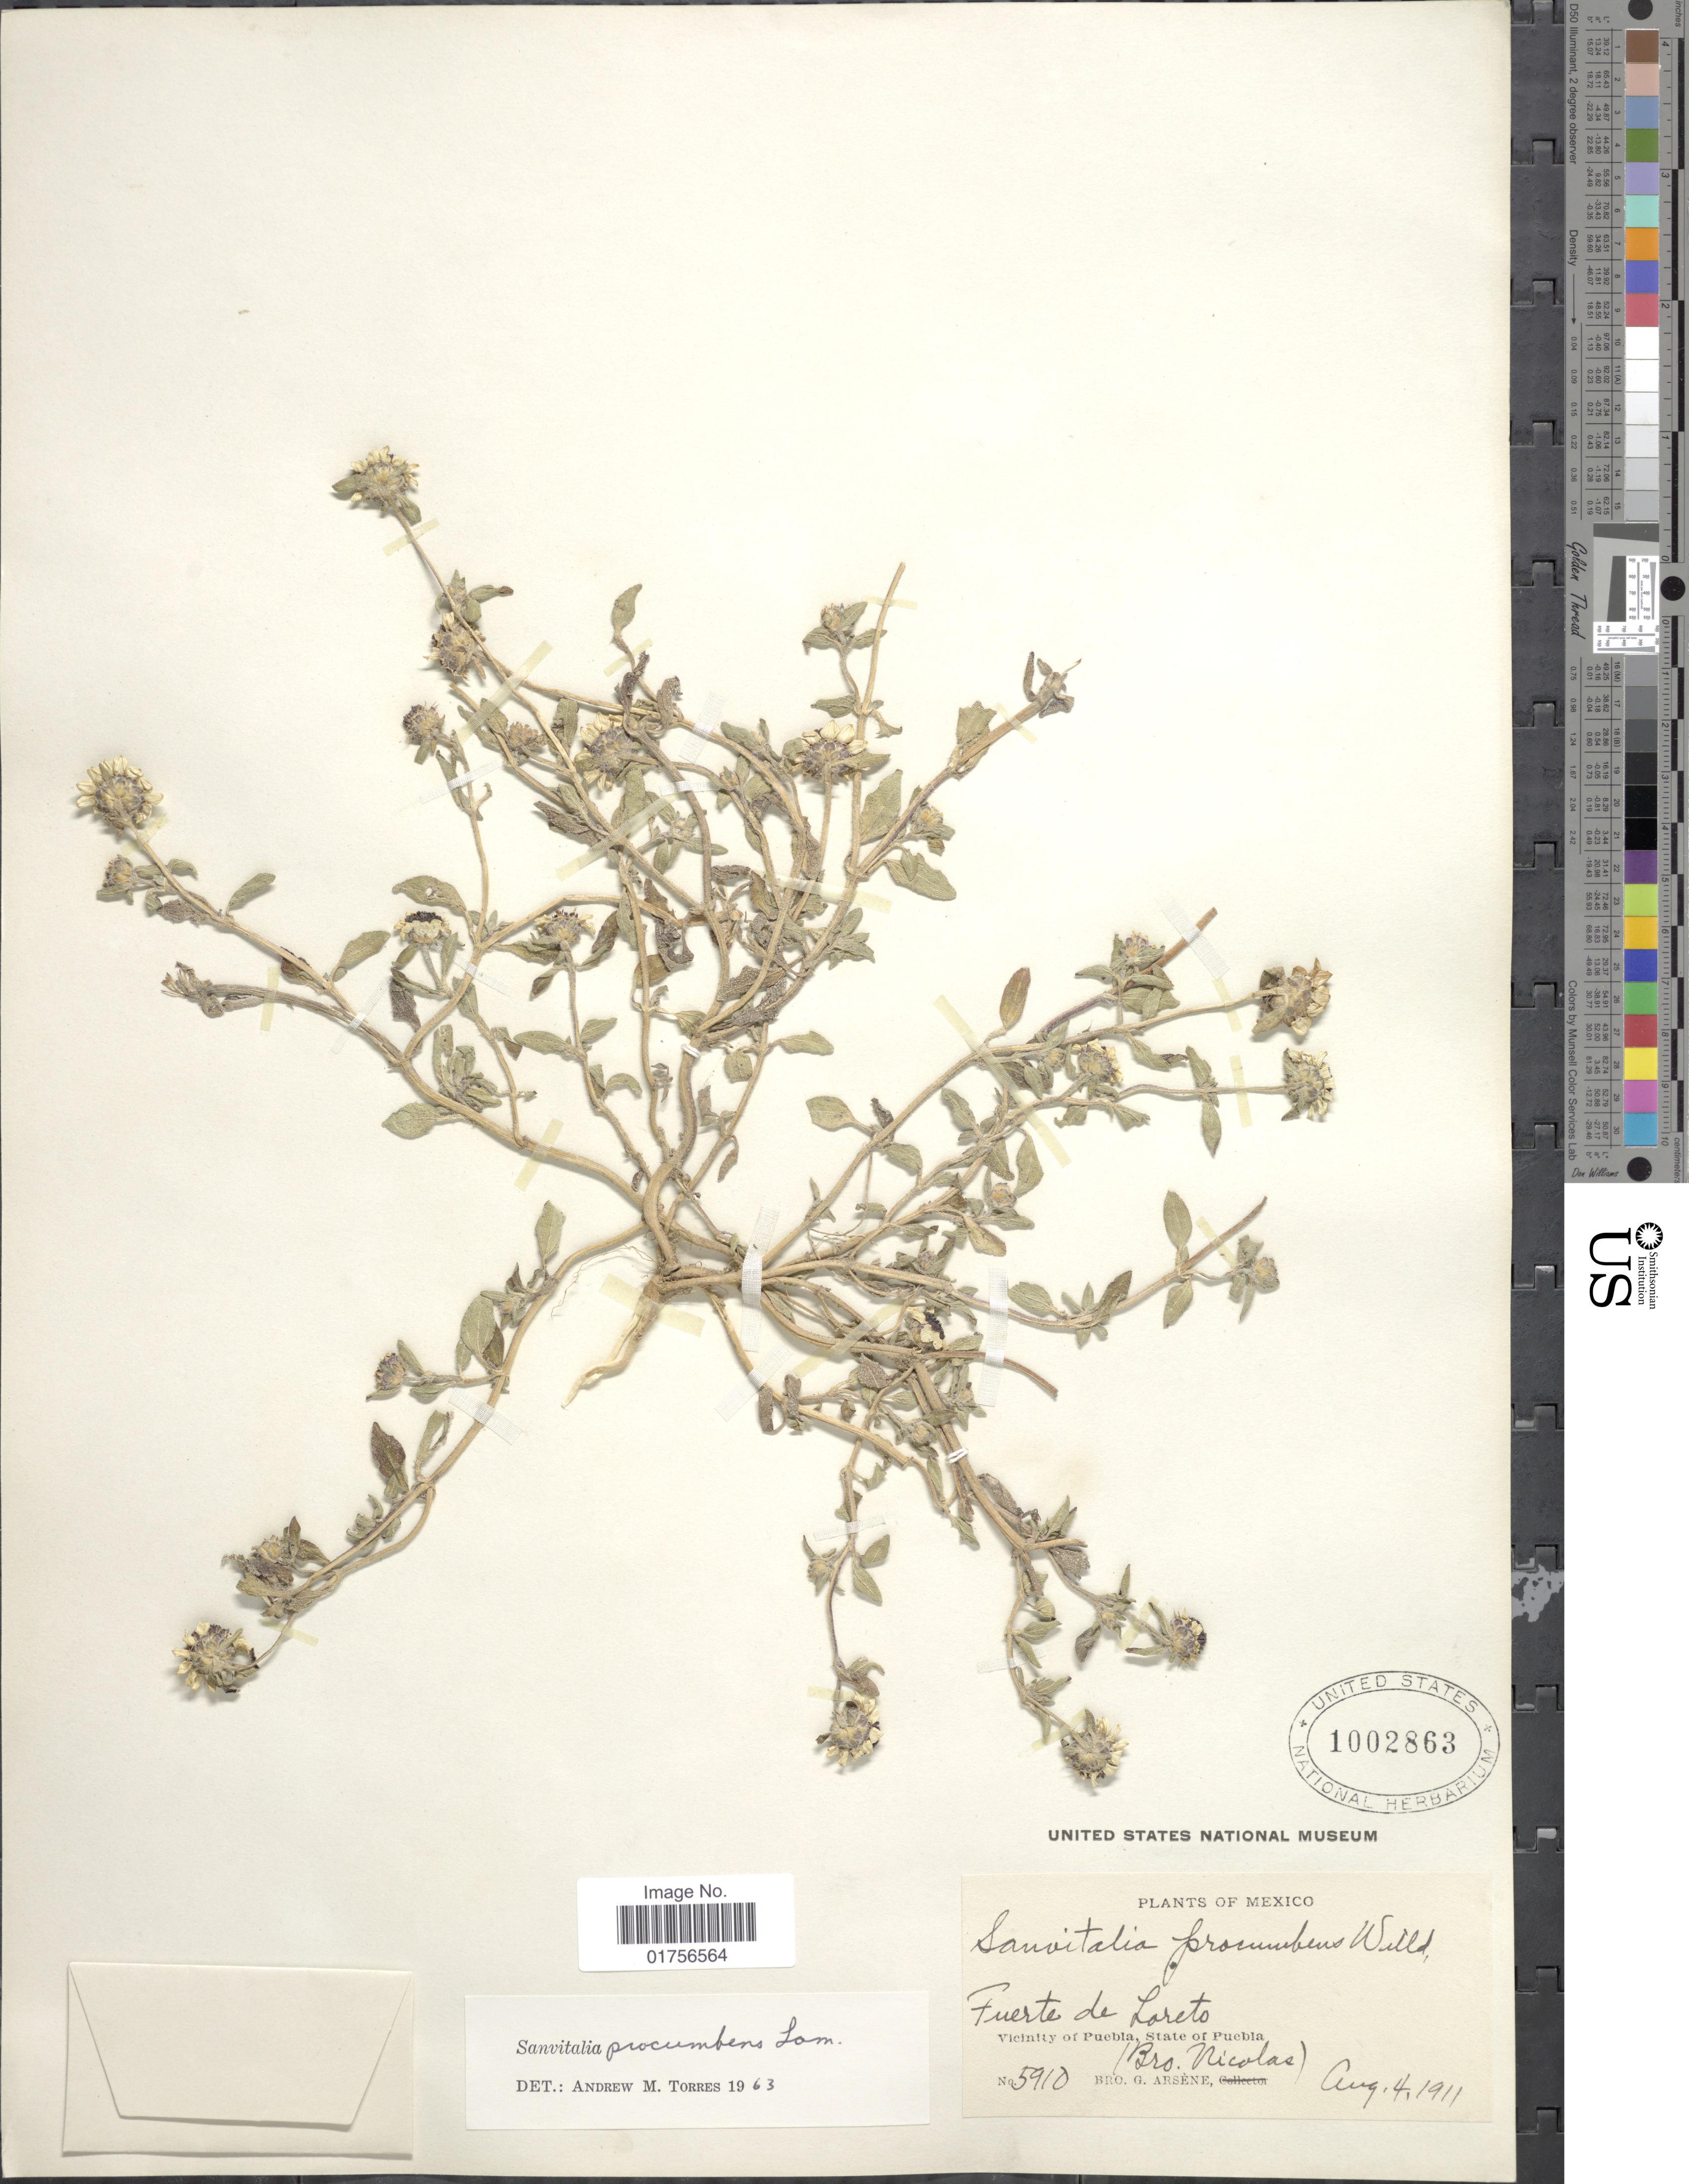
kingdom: Plantae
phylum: Tracheophyta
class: Magnoliopsida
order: Asterales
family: Asteraceae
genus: Sanvitalia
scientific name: Sanvitalia procumbens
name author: Lam.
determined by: Skibicki, Samuel V.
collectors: Bro. Nicolas & Bro. G. Arsène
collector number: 5910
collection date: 1910-09-04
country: Mexico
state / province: Puebla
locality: Fuerte de Loreto, Vicinity of Puebla, State of Puebla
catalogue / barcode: US 1002863